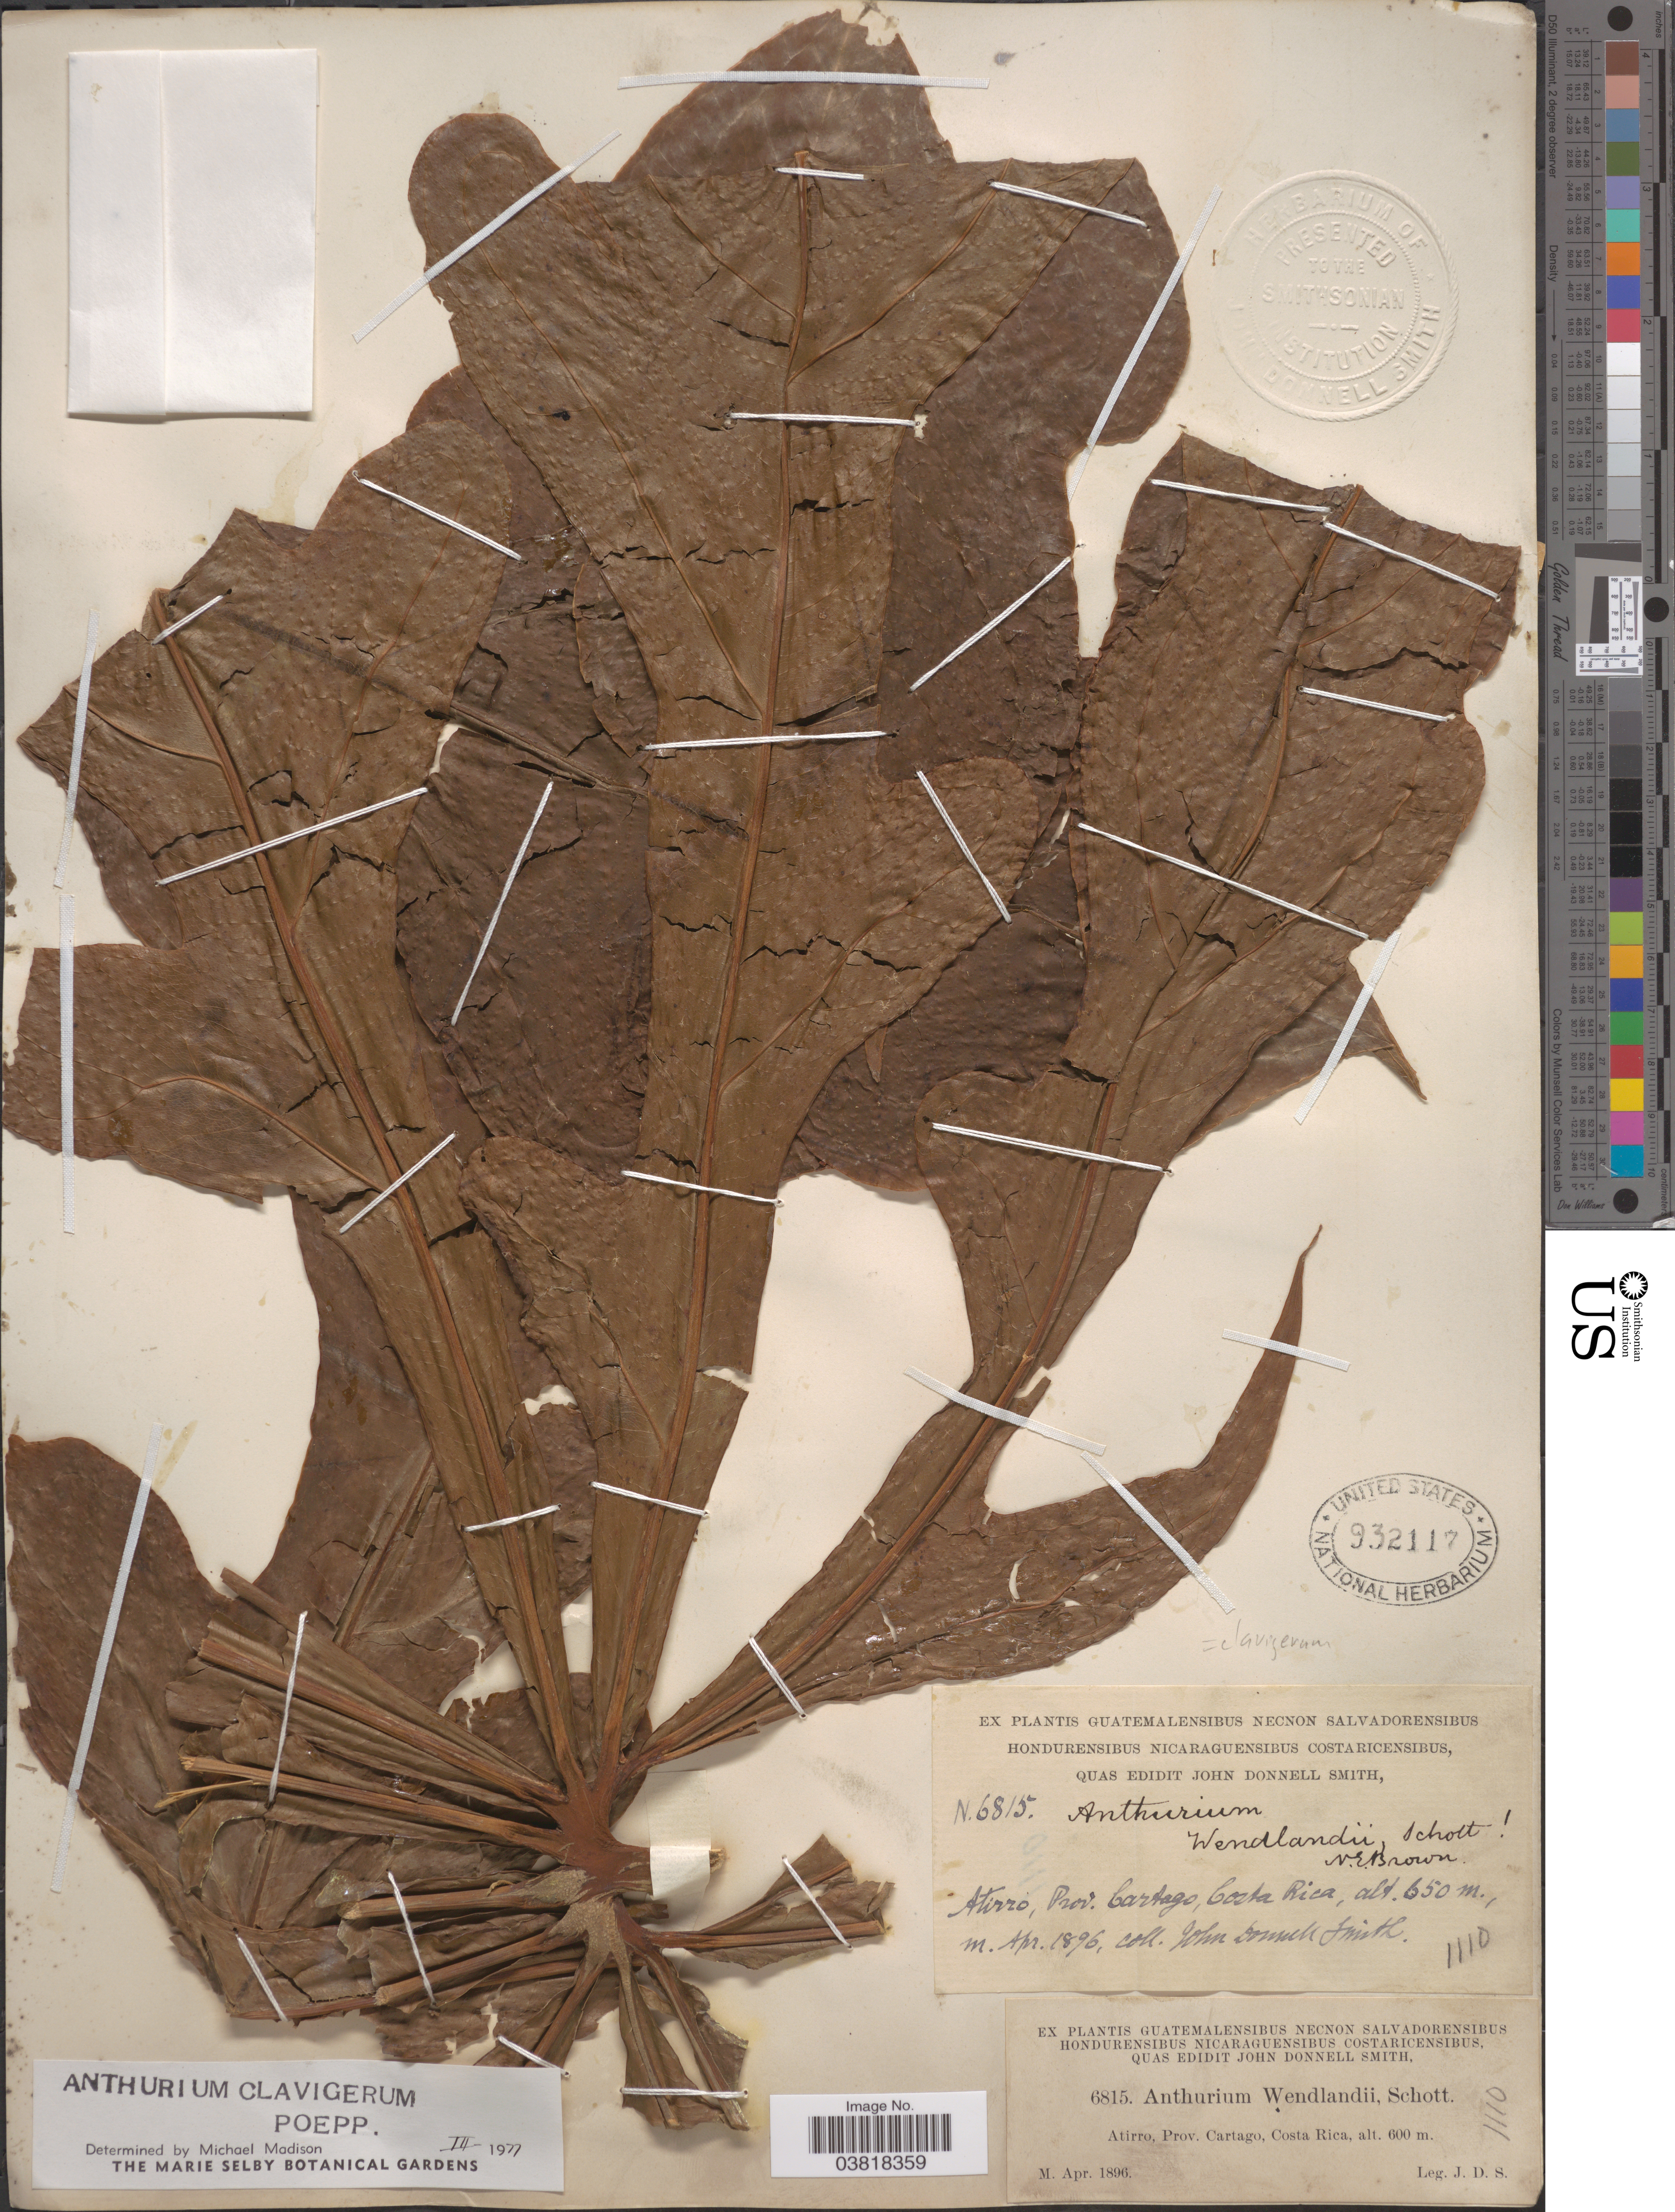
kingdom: Plantae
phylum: Tracheophyta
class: Liliopsida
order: Alismatales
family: Araceae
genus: Anthurium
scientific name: Anthurium clavigerum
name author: Poepp. & Endl.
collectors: J. Donnell Smith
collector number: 6815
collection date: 1896-04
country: Costa Rica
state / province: Cartago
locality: Atirro.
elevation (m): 600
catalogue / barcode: US 932117